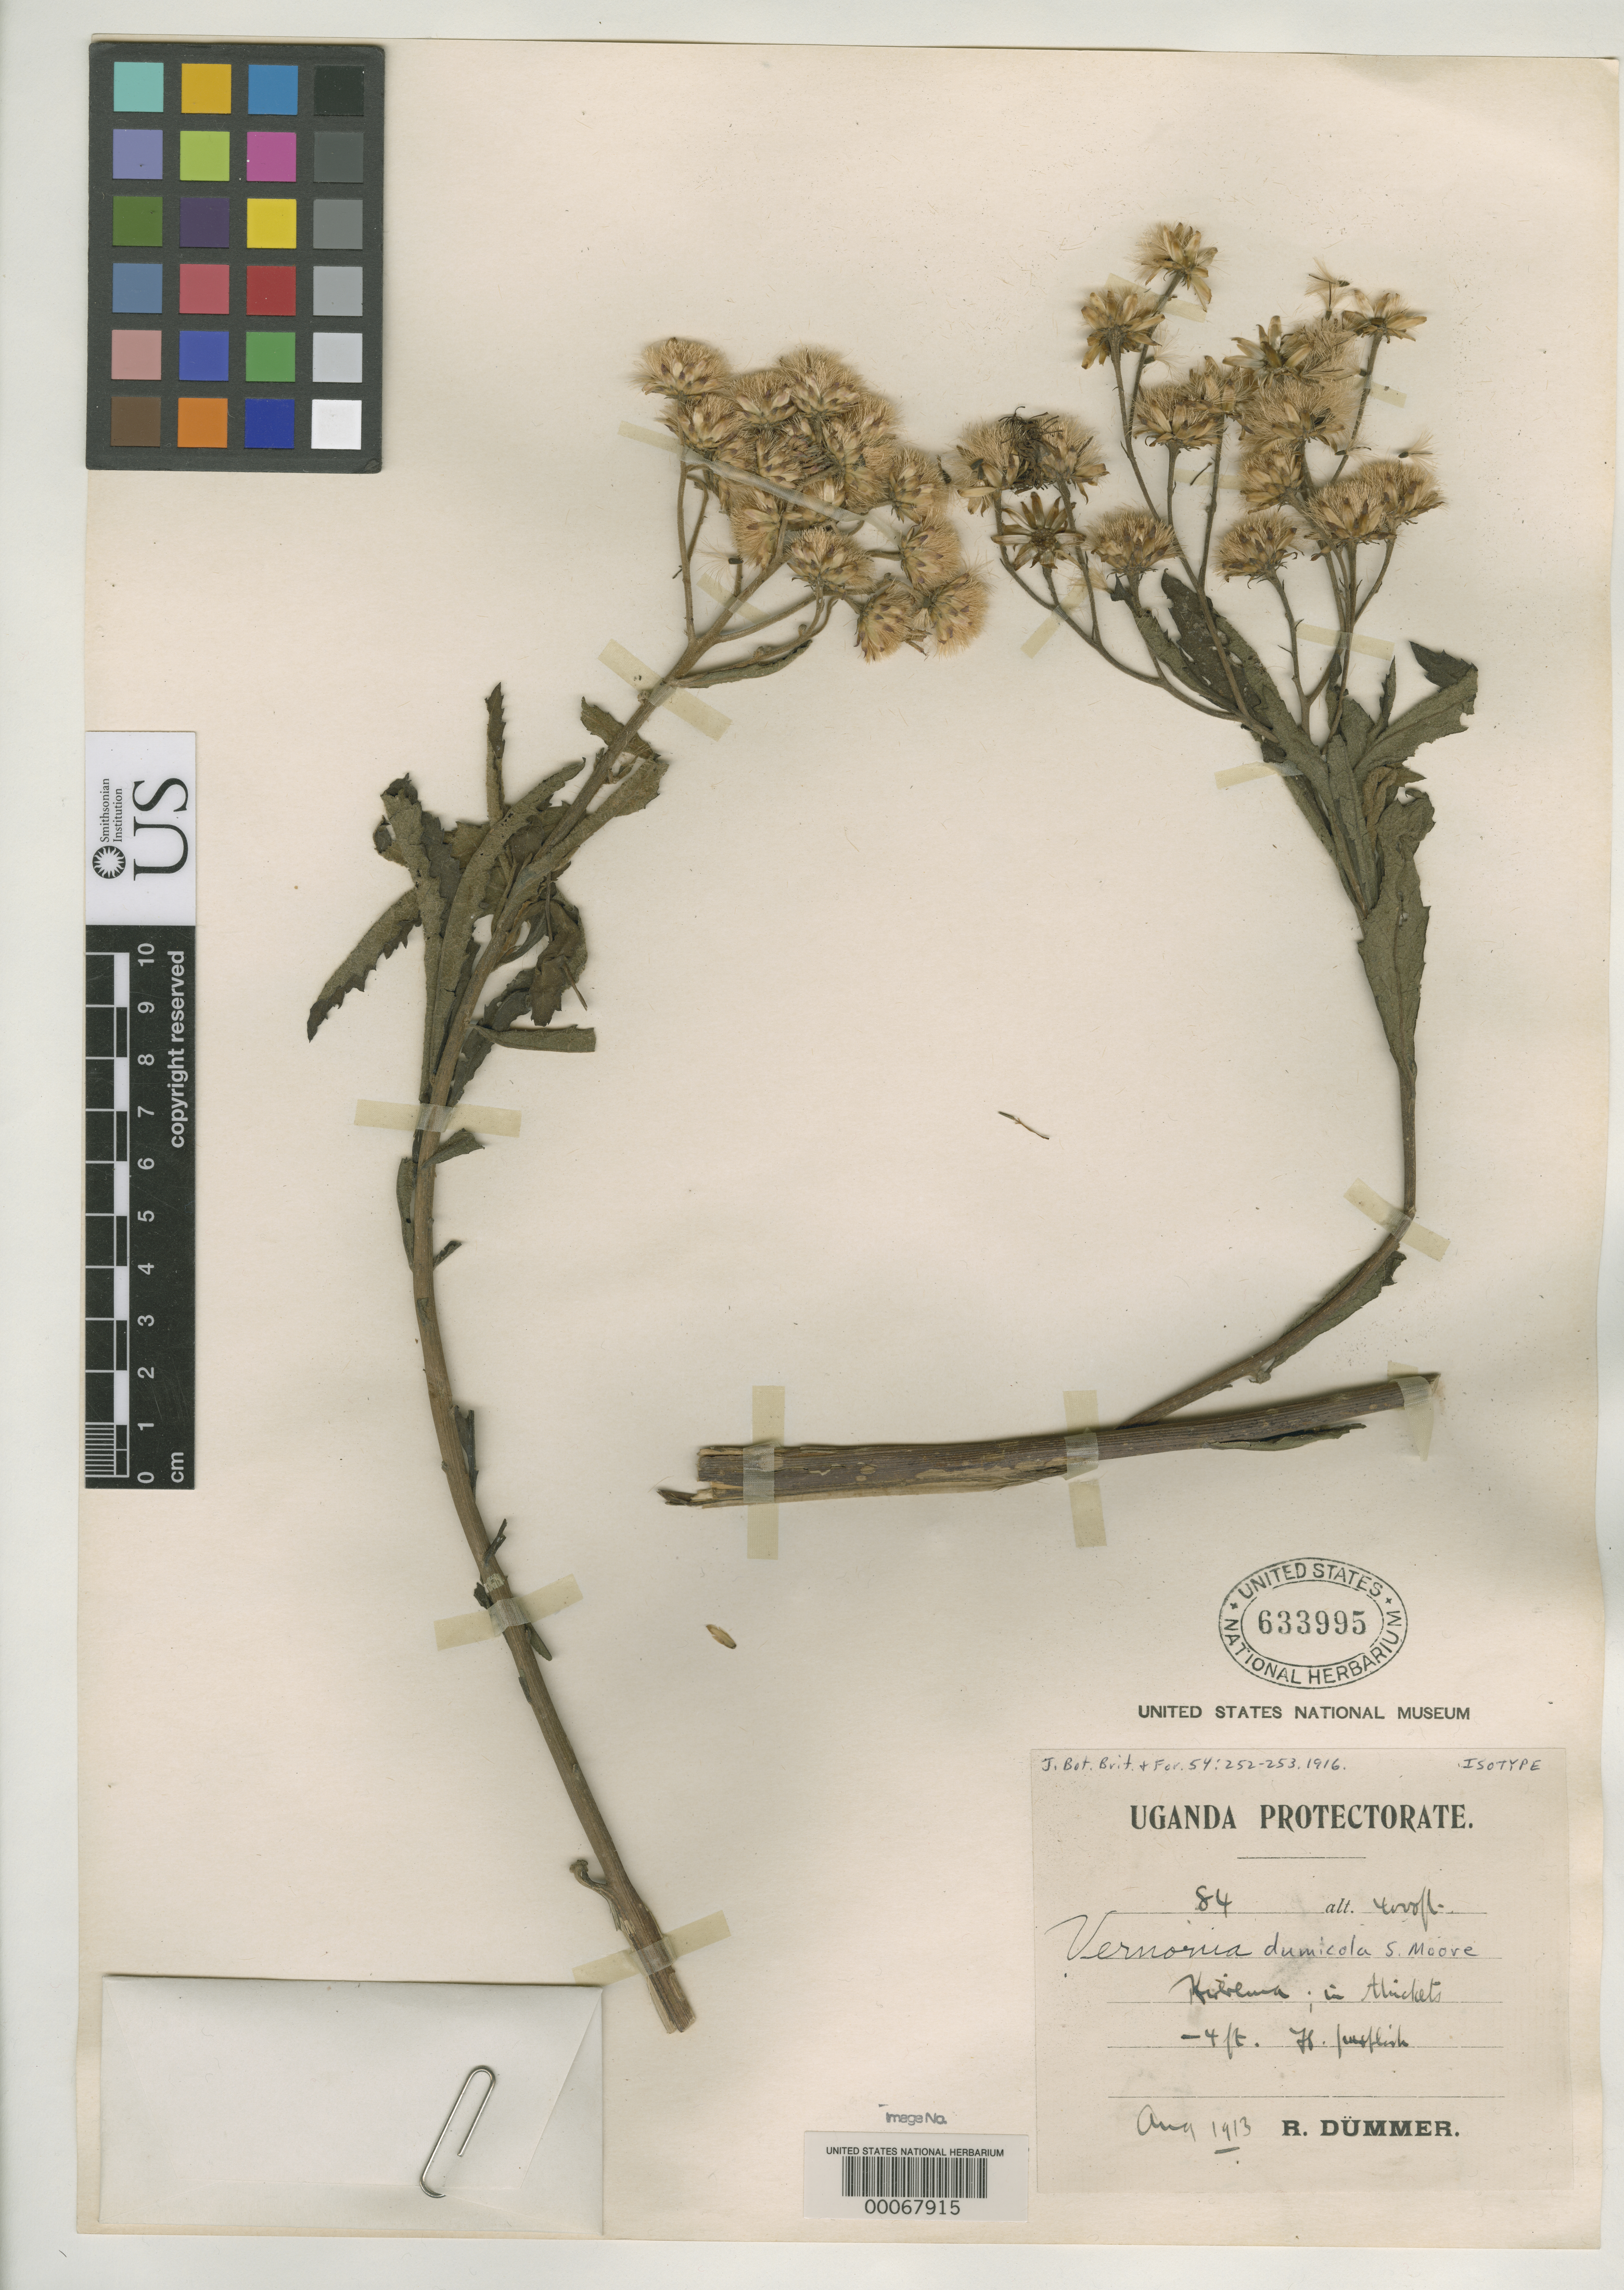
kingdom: Plantae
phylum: Tracheophyta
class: Magnoliopsida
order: Asterales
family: Asteraceae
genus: Vernonia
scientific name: Vernonia dumicola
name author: S. Moore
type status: Isotype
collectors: R. Dümmer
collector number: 84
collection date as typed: Aug 1913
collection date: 1913-08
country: Uganda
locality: Kirirema.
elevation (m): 1219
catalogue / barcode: US 633995